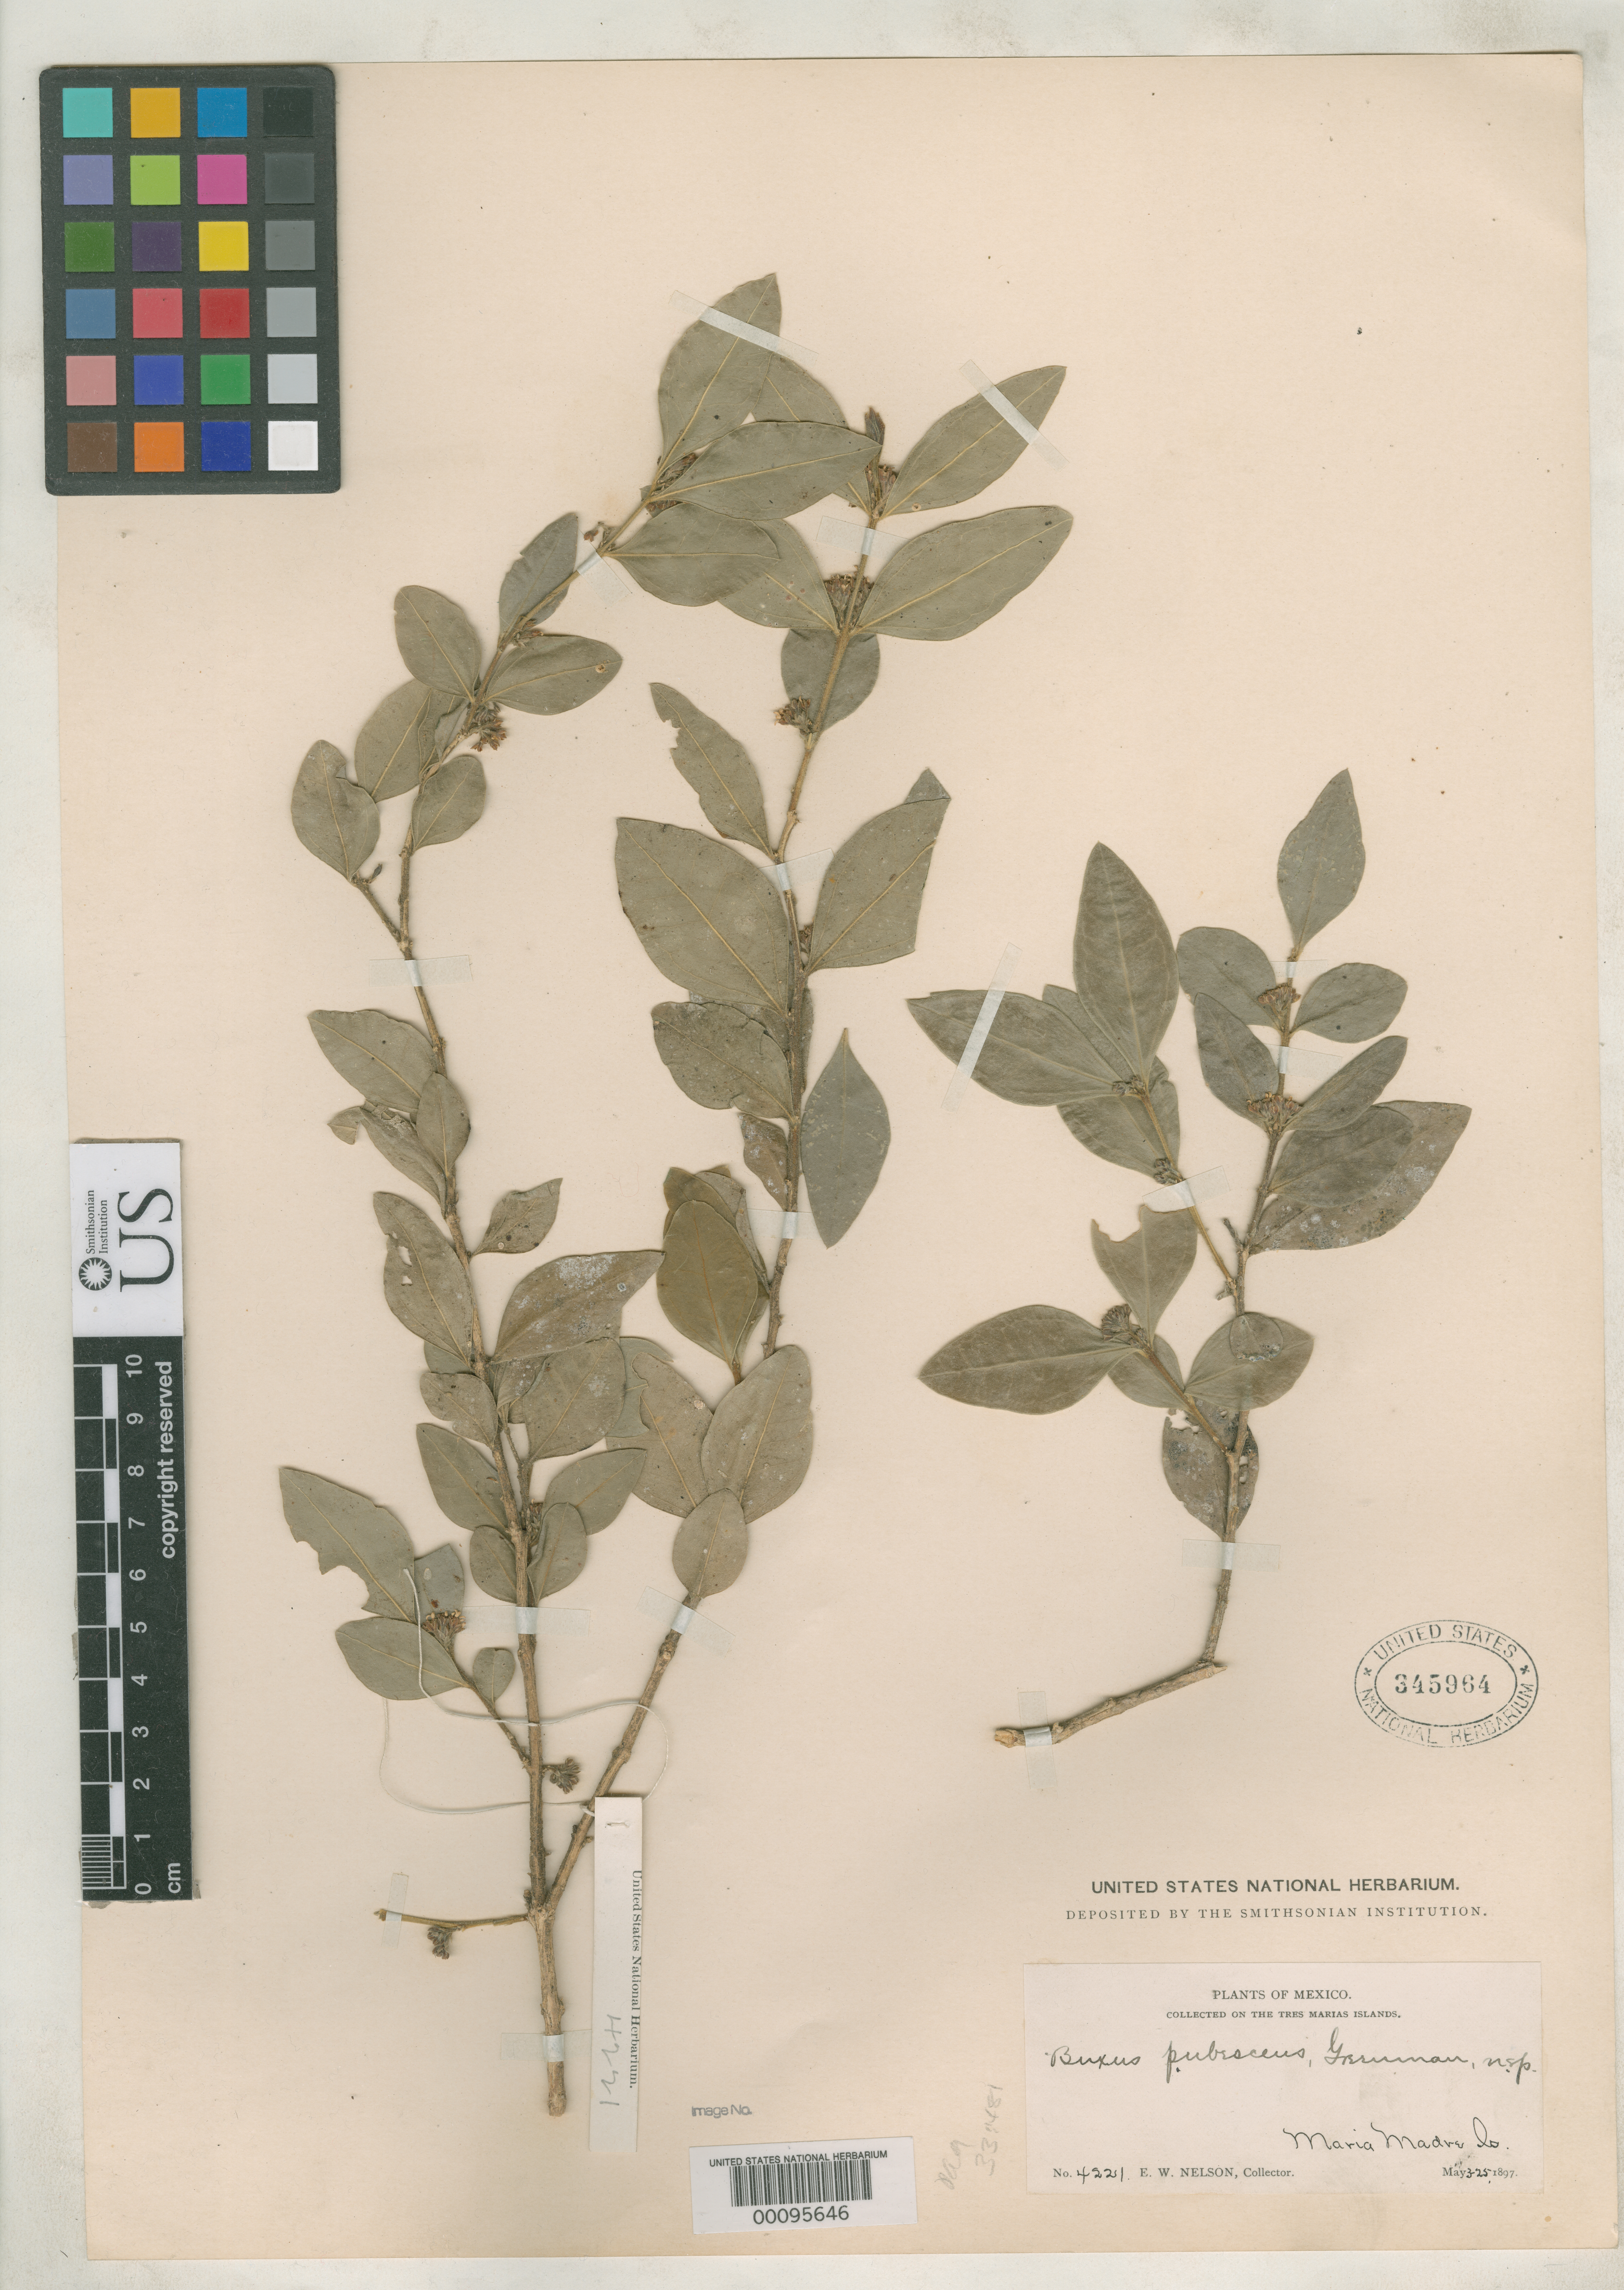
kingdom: Plantae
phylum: Tracheophyta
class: Magnoliopsida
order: Buxales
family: Buxaceae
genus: Buxus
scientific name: Buxus pubescens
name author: Greenm.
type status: Isotype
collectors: E. W. Nelson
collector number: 4221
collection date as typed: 03 May 1897 to 25 May 1897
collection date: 1897-05-03/1897-05-25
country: Mexico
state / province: Nayarit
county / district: Tres Marias Is.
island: Maria Madre Island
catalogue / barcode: US 345964